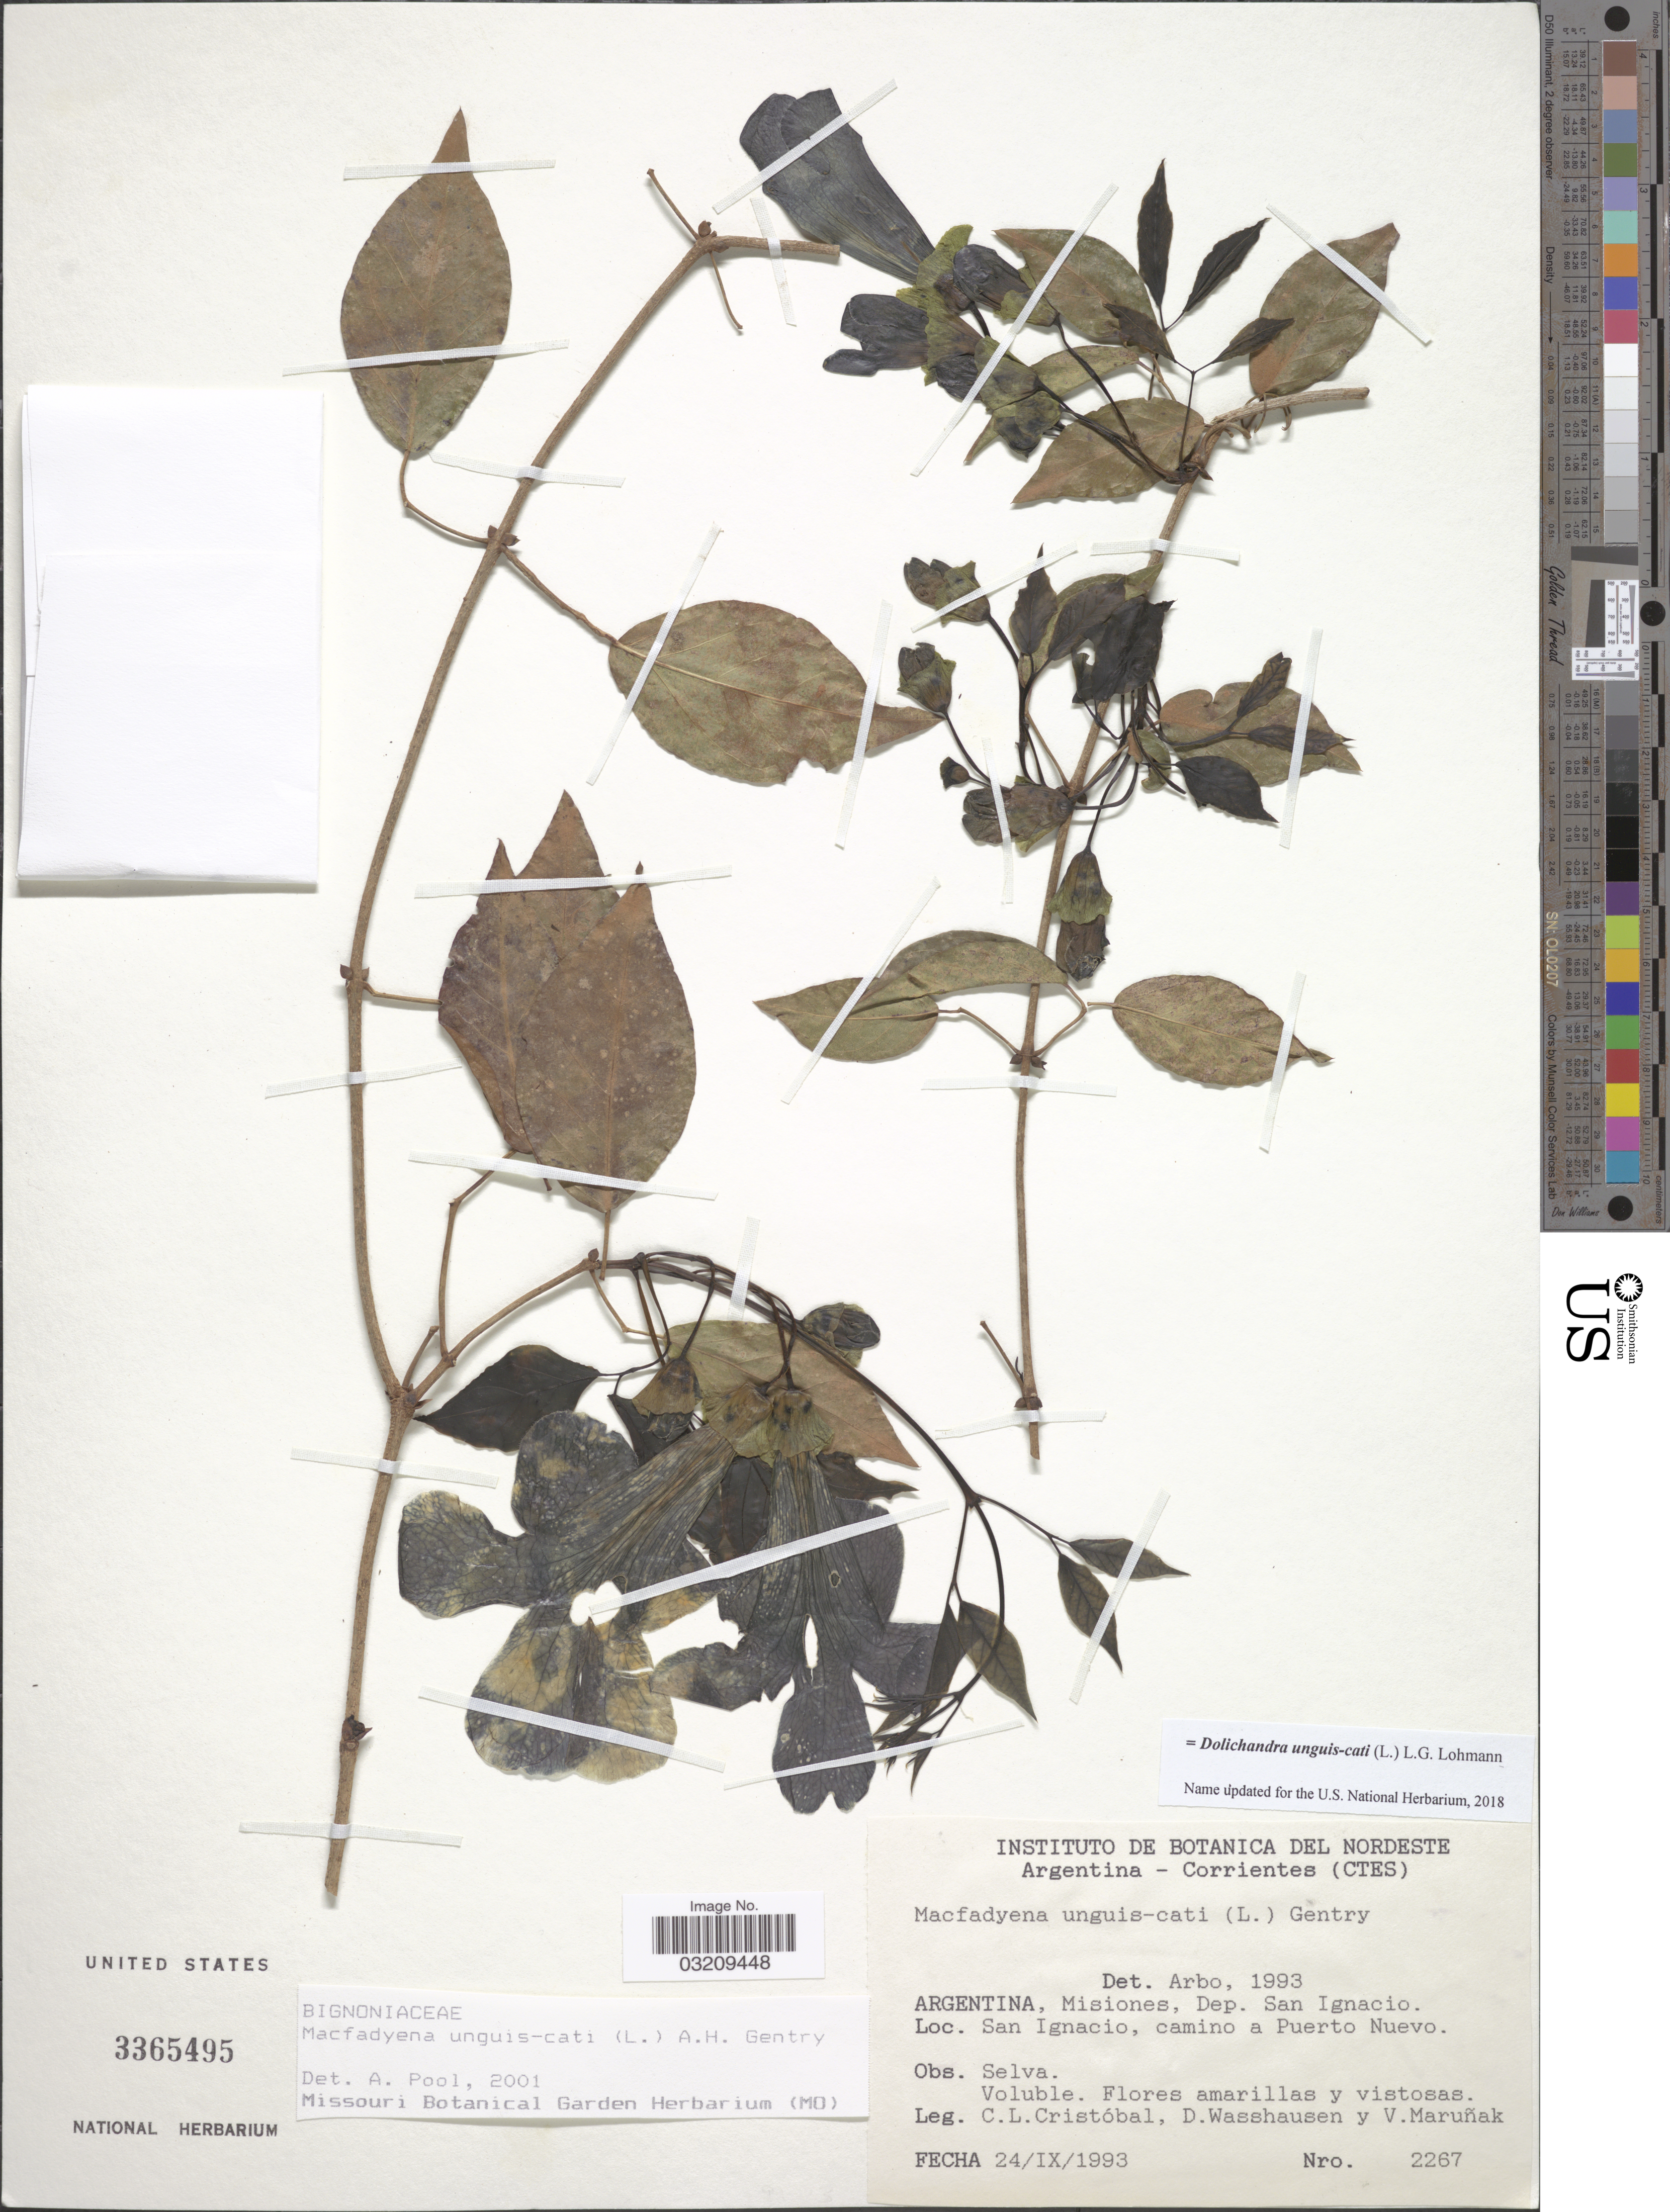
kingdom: Plantae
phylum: Tracheophyta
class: Magnoliopsida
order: Lamiales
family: Bignoniaceae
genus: Dolichandra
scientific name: Dolichandra unguis-cati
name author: (L.) L.G. Lohmann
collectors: C. L. Cristóbal, D. C. Wasshausen & V. Maruñak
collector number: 2267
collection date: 1993-09-24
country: Argentina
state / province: Misiones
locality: Dep. San Ignacio. San Ignacio, camino a Puerto Nuevo.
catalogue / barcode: US 3365495